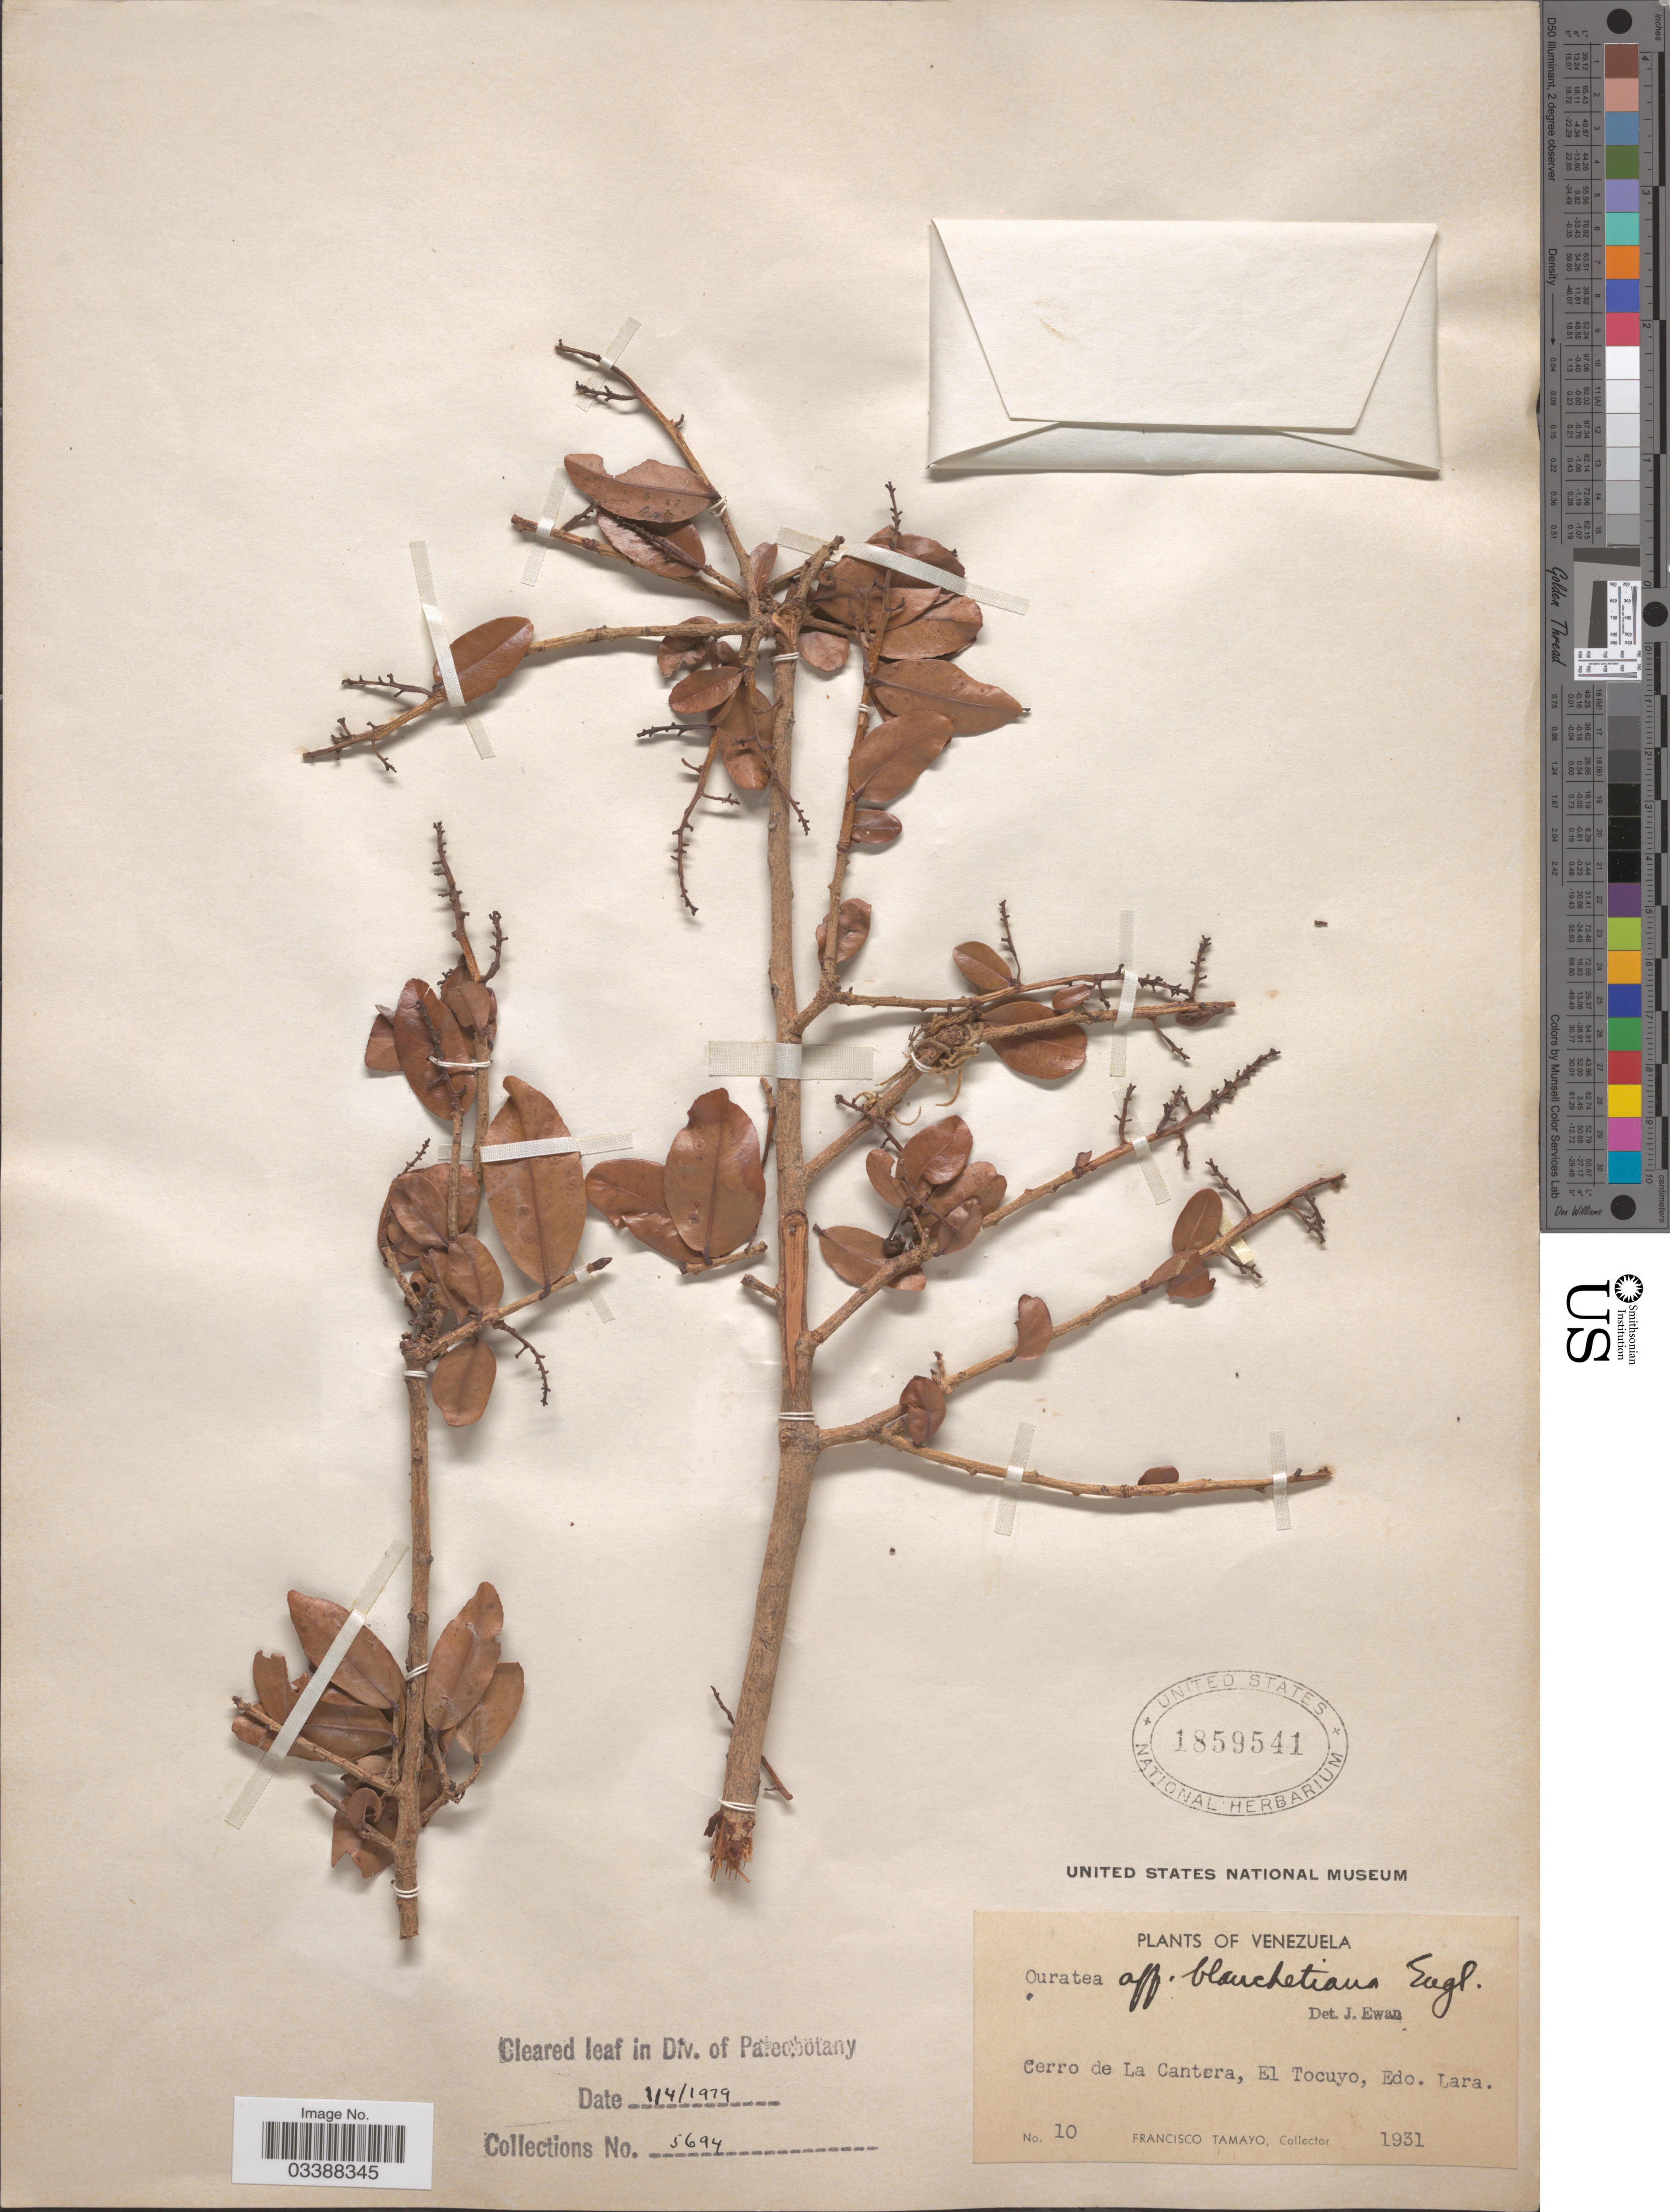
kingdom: Plantae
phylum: Tracheophyta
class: Magnoliopsida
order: Malpighiales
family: Ochnaceae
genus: Ouratea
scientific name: Ouratea larae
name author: Sastre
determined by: Niño, S. M., (PORT), BioCentro-UNELLEZ (VENEZUELA)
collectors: F. Tamayo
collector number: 10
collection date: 1931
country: Venezuela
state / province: Lara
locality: Cerro de La Cantera, El Tocuyo.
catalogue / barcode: US 1859541